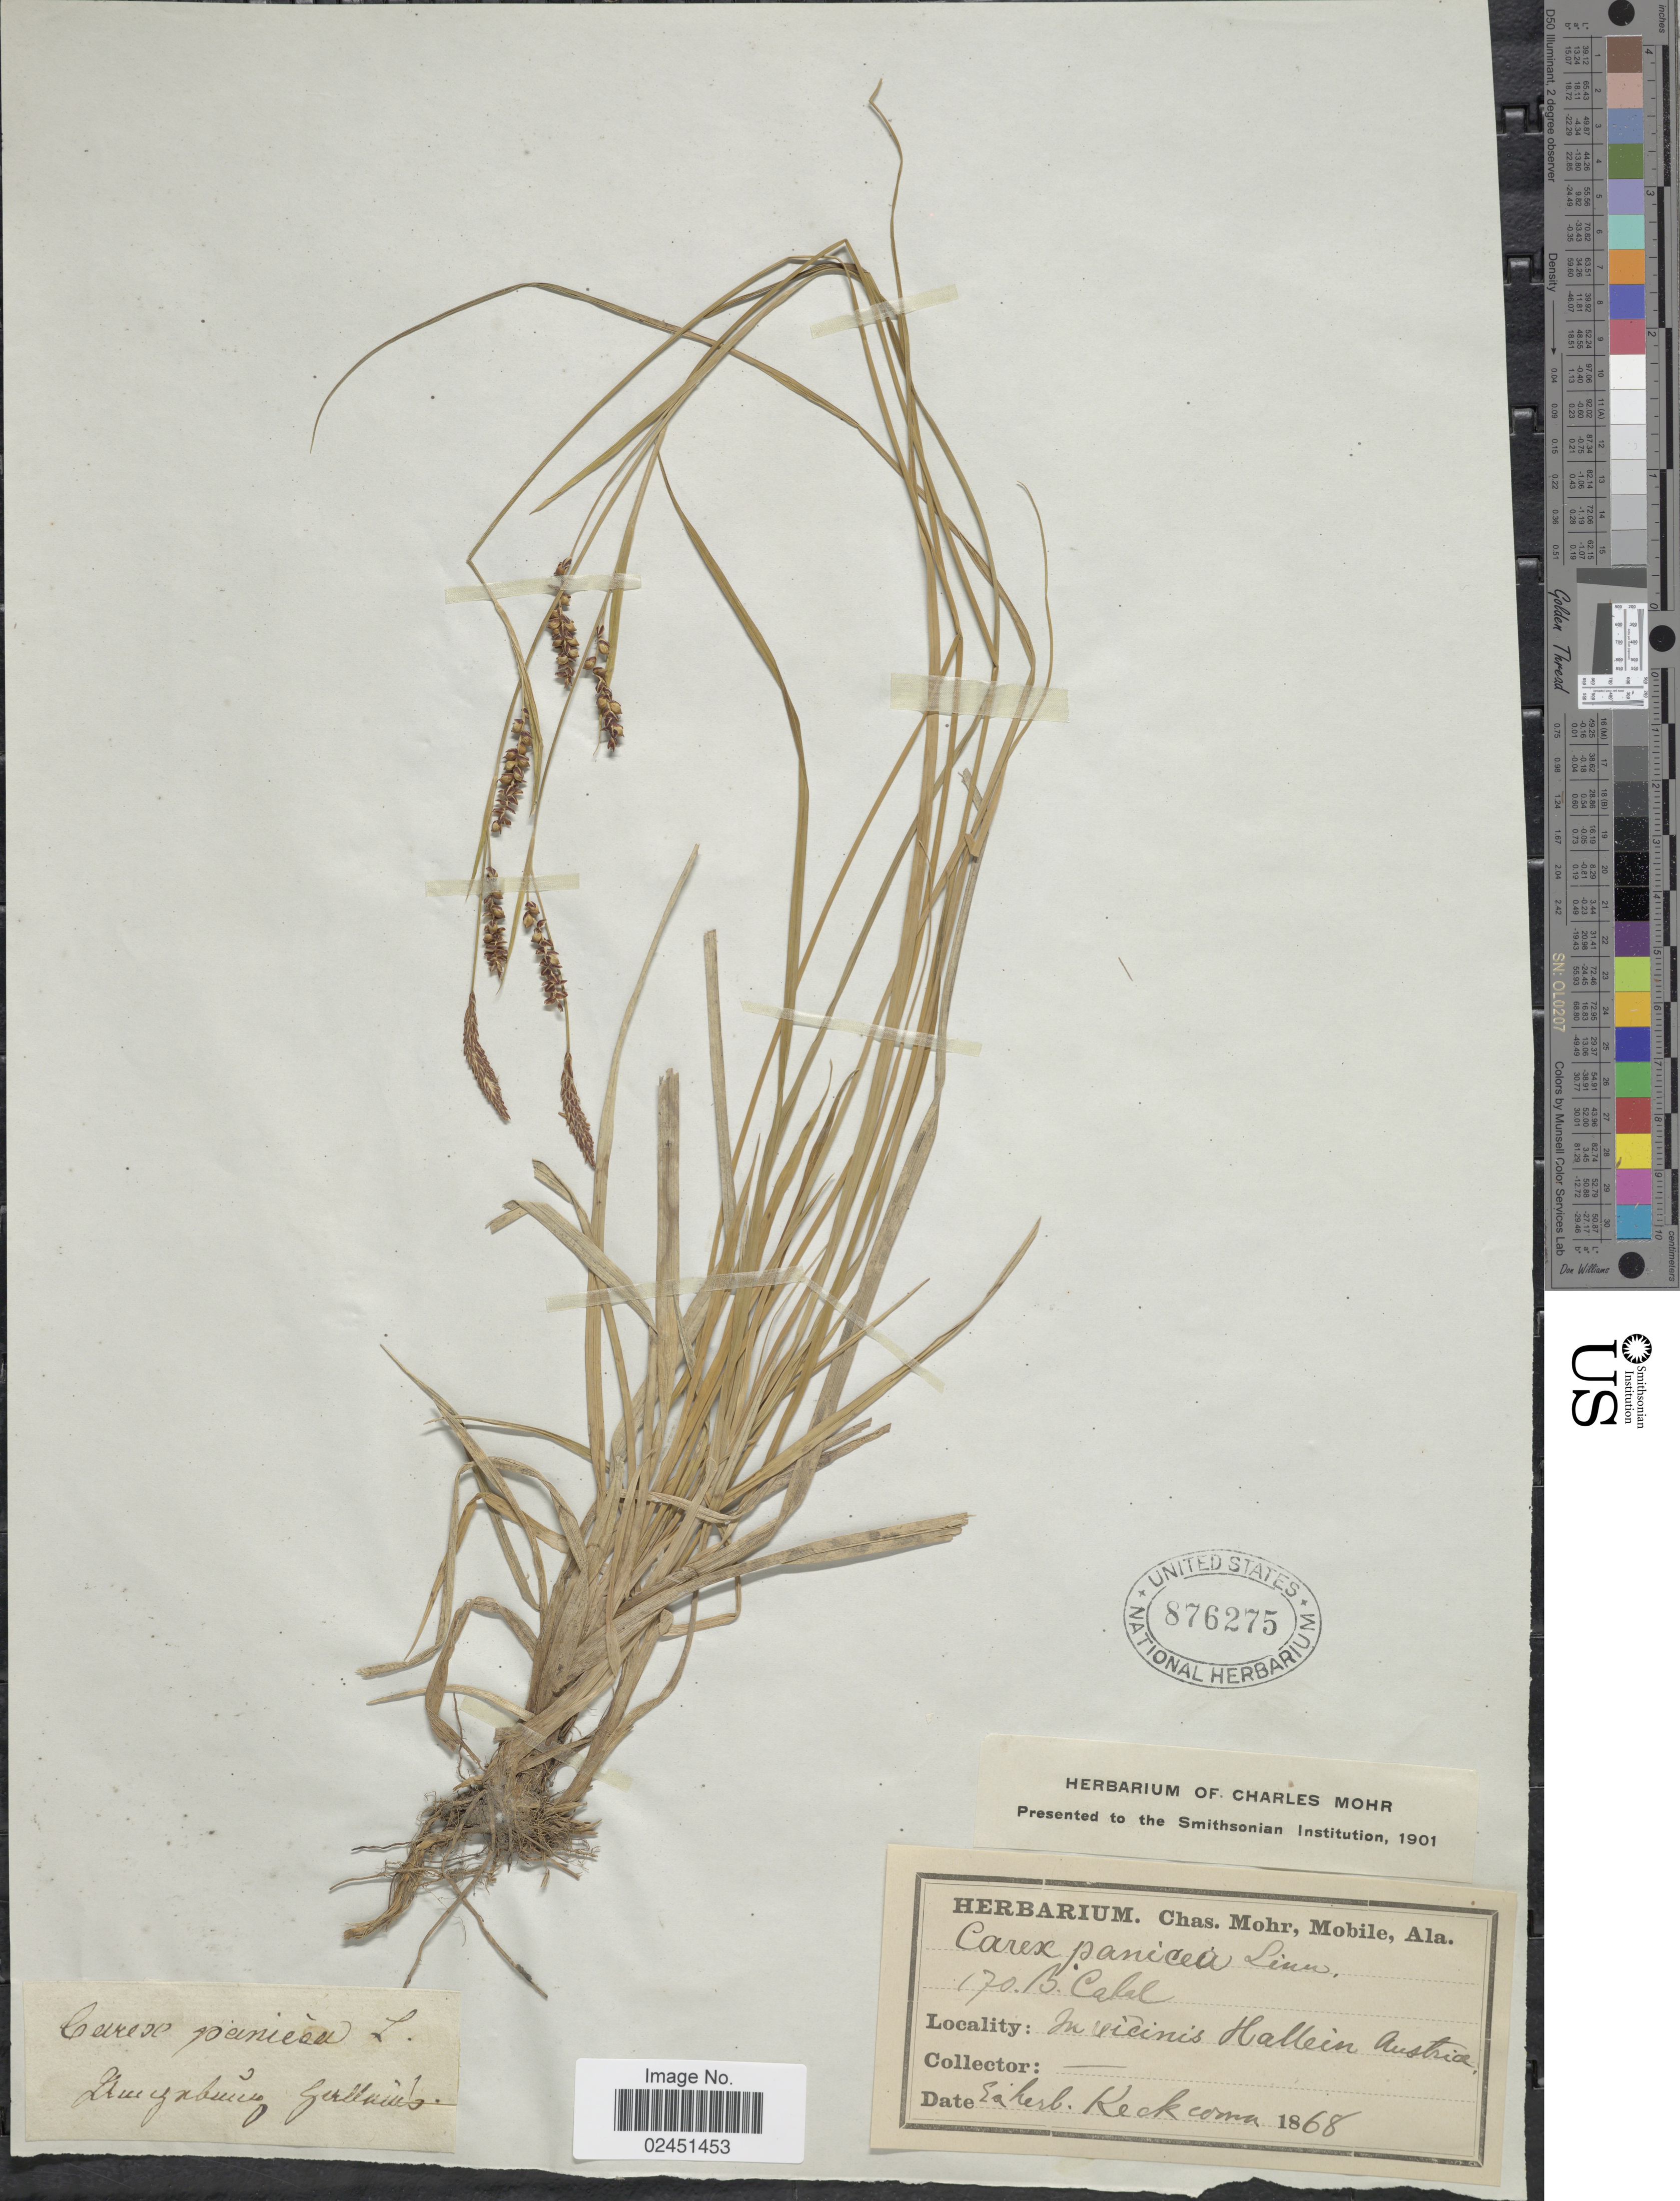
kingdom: Plantae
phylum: Tracheophyta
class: Liliopsida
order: Poales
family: Cyperaceae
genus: Carex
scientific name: Carex panicea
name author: L.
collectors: Ex Herb. Keck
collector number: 170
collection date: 1868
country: Austria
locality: In vicinies Hallein Austria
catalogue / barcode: US 876275